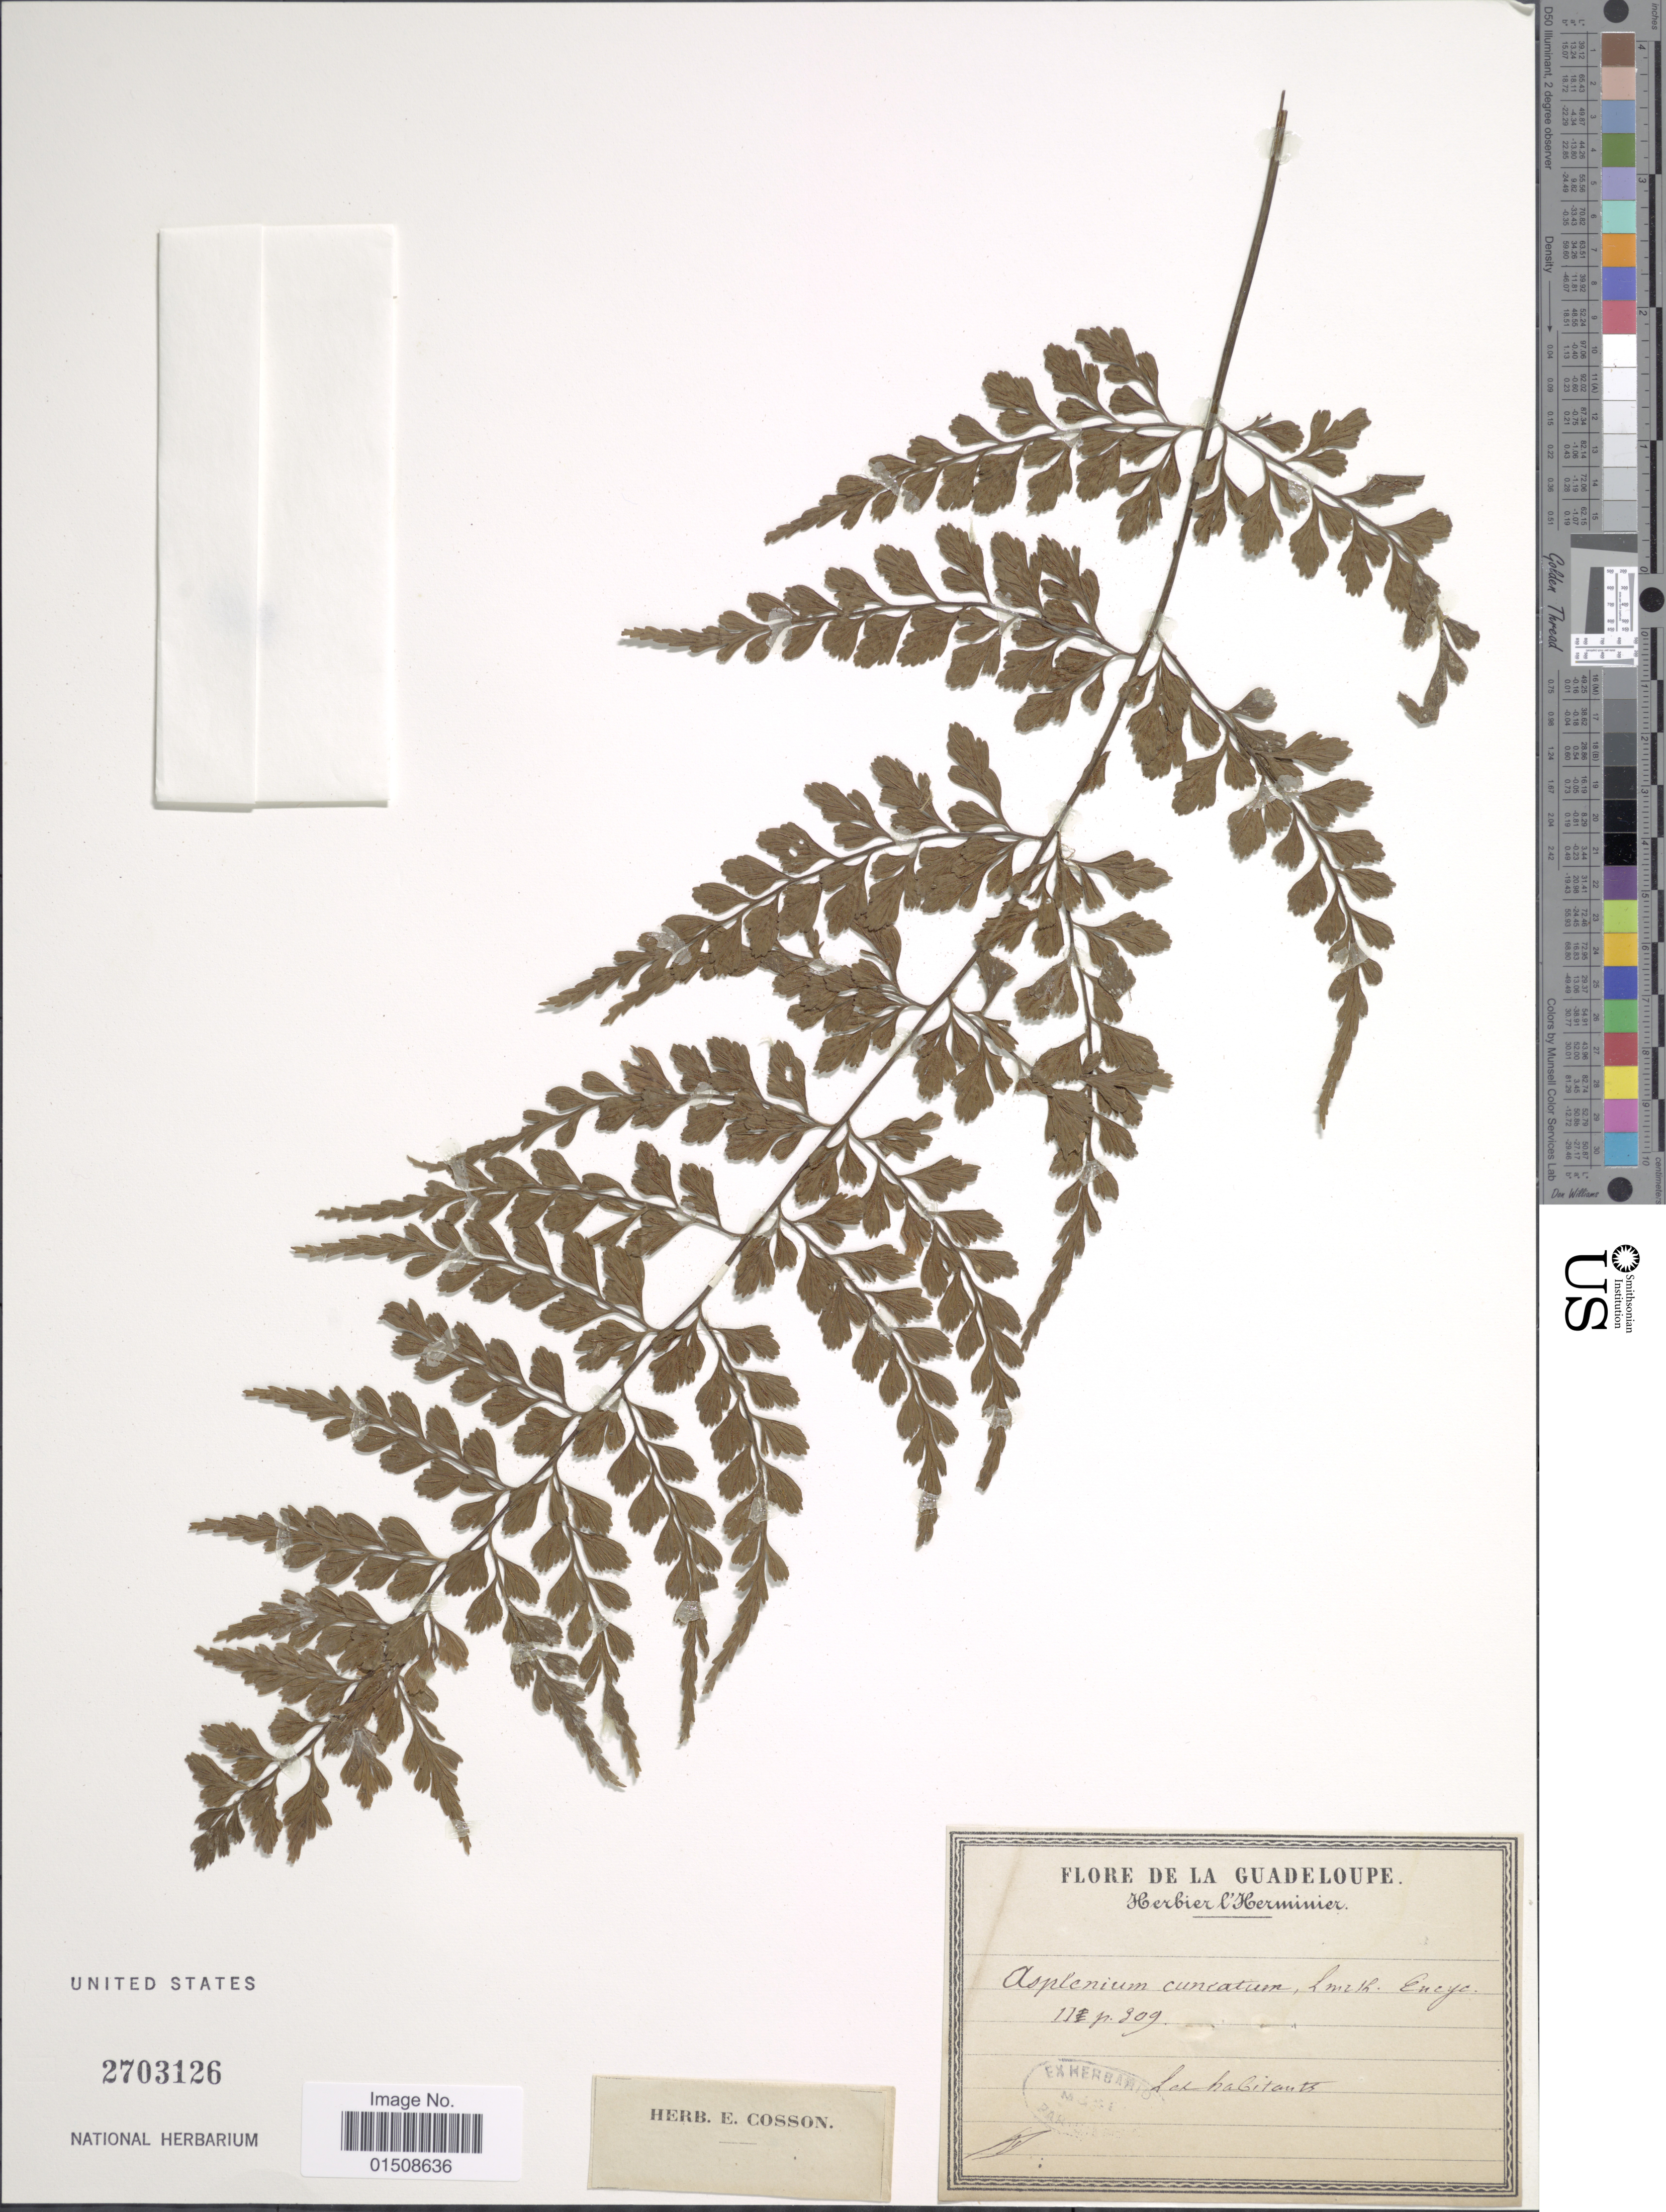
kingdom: Plantae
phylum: Tracheophyta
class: Polypodiopsida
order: Polypodiales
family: Aspleniaceae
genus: Asplenium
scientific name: Asplenium cuneatum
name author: Lam.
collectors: -. L'Herminier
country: Guadeloupe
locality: La habitant [interpreted]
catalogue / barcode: US 2703126